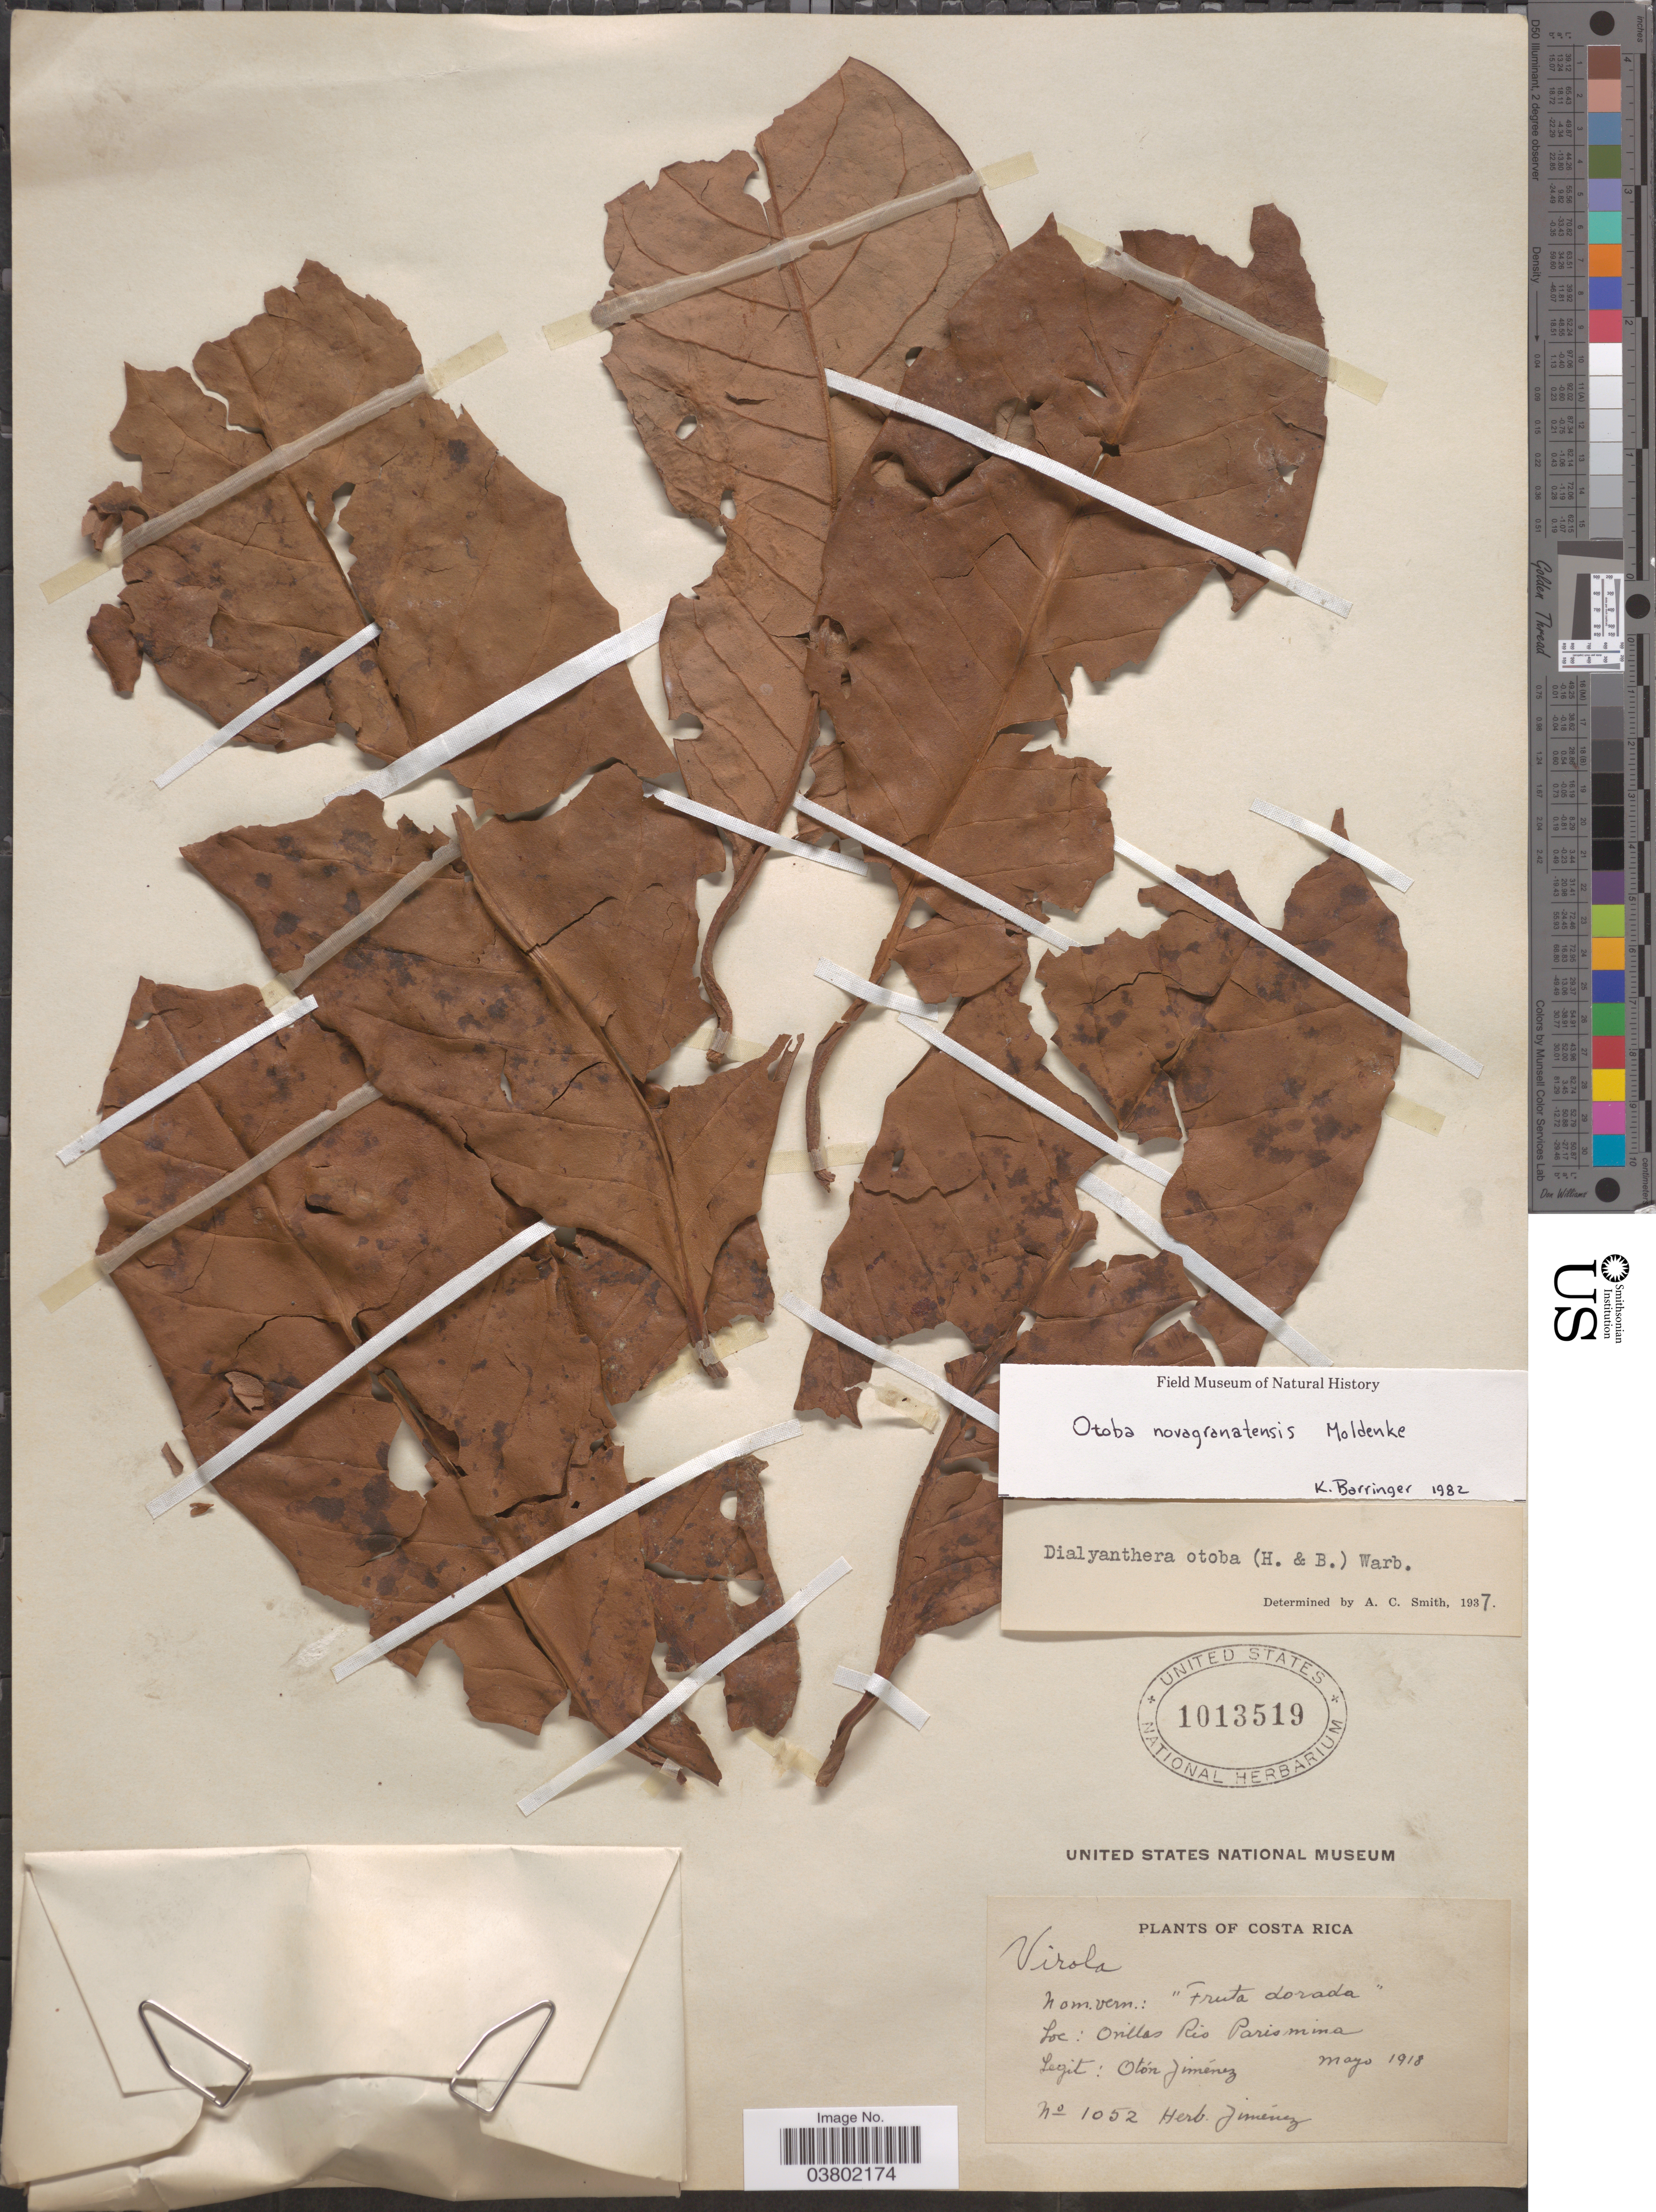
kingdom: Plantae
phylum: Tracheophyta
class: Magnoliopsida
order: Magnoliales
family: Myristicaceae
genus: Otoba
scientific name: Otoba novogranatensis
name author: Moldenke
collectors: O. Jimenez L.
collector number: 1052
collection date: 1918-05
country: Costa Rica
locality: Orillas Rio Parismina.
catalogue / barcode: US 1013519